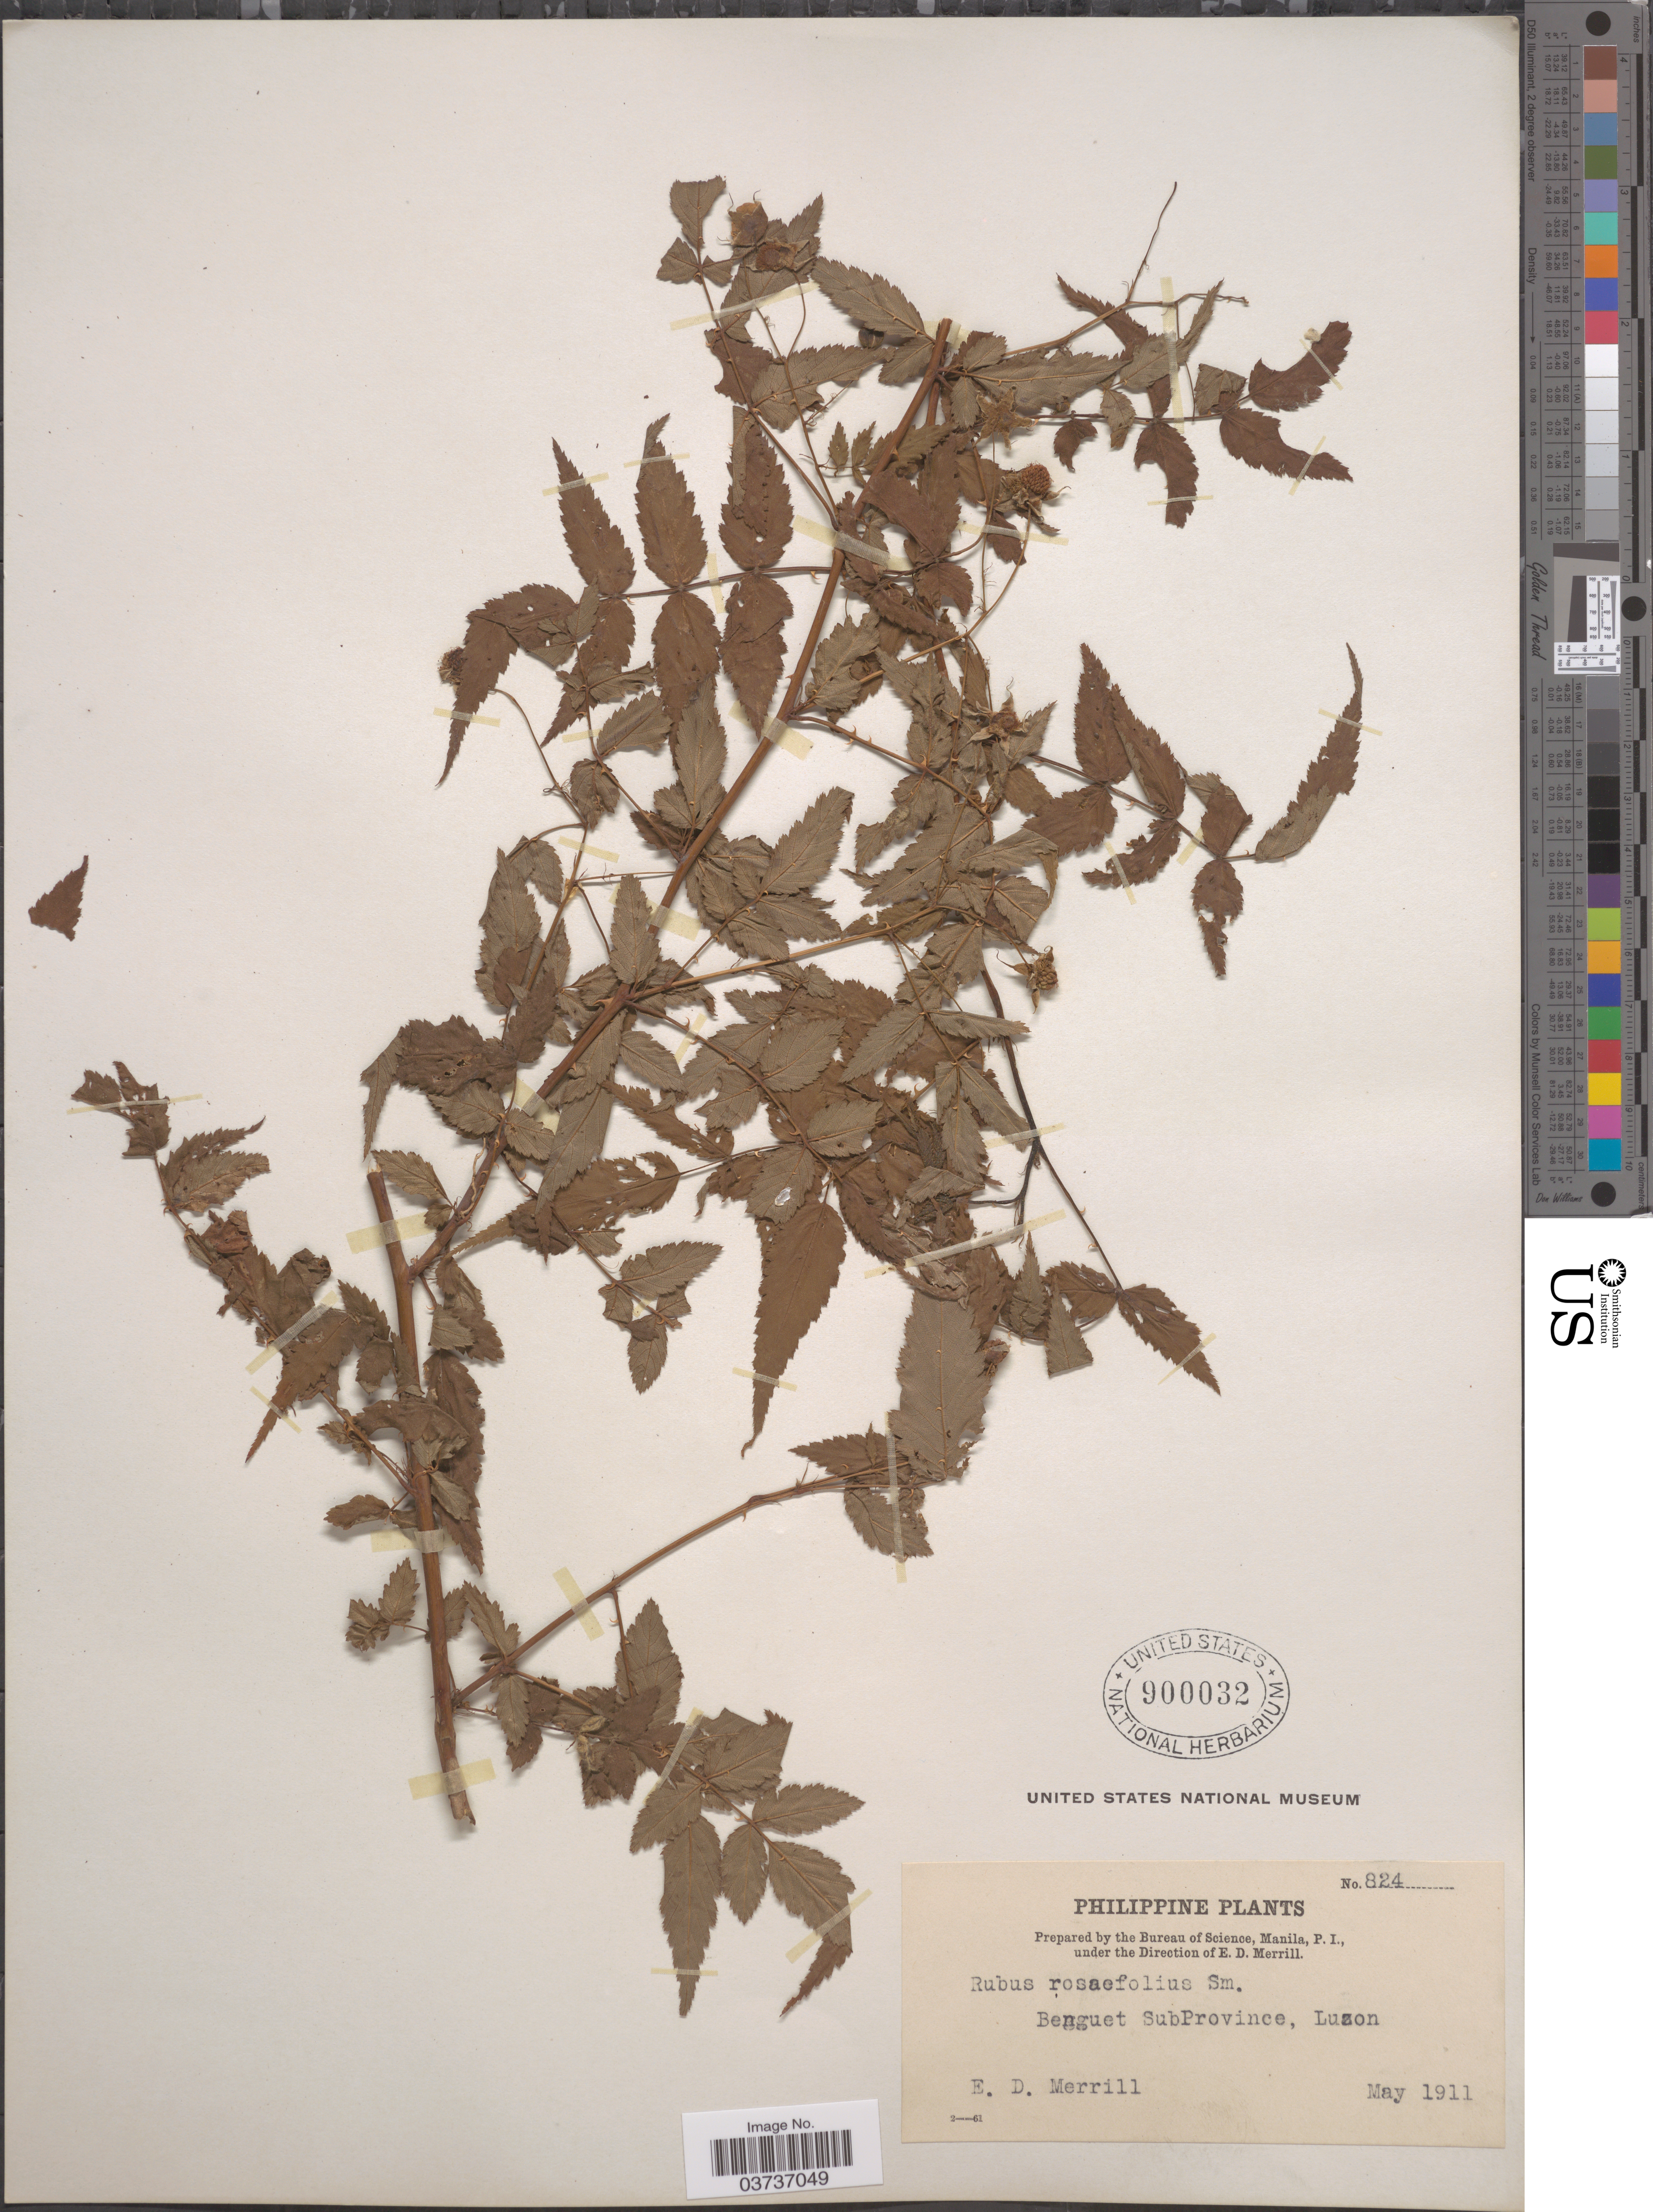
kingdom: Plantae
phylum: Tracheophyta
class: Magnoliopsida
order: Rosales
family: Rosaceae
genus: Rubus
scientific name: Rubus rosaefolius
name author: Sm.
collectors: E. D. Merrill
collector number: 824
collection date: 1911-05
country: Philippines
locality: Benguet SubProvince, Luzon.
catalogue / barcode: US 900032